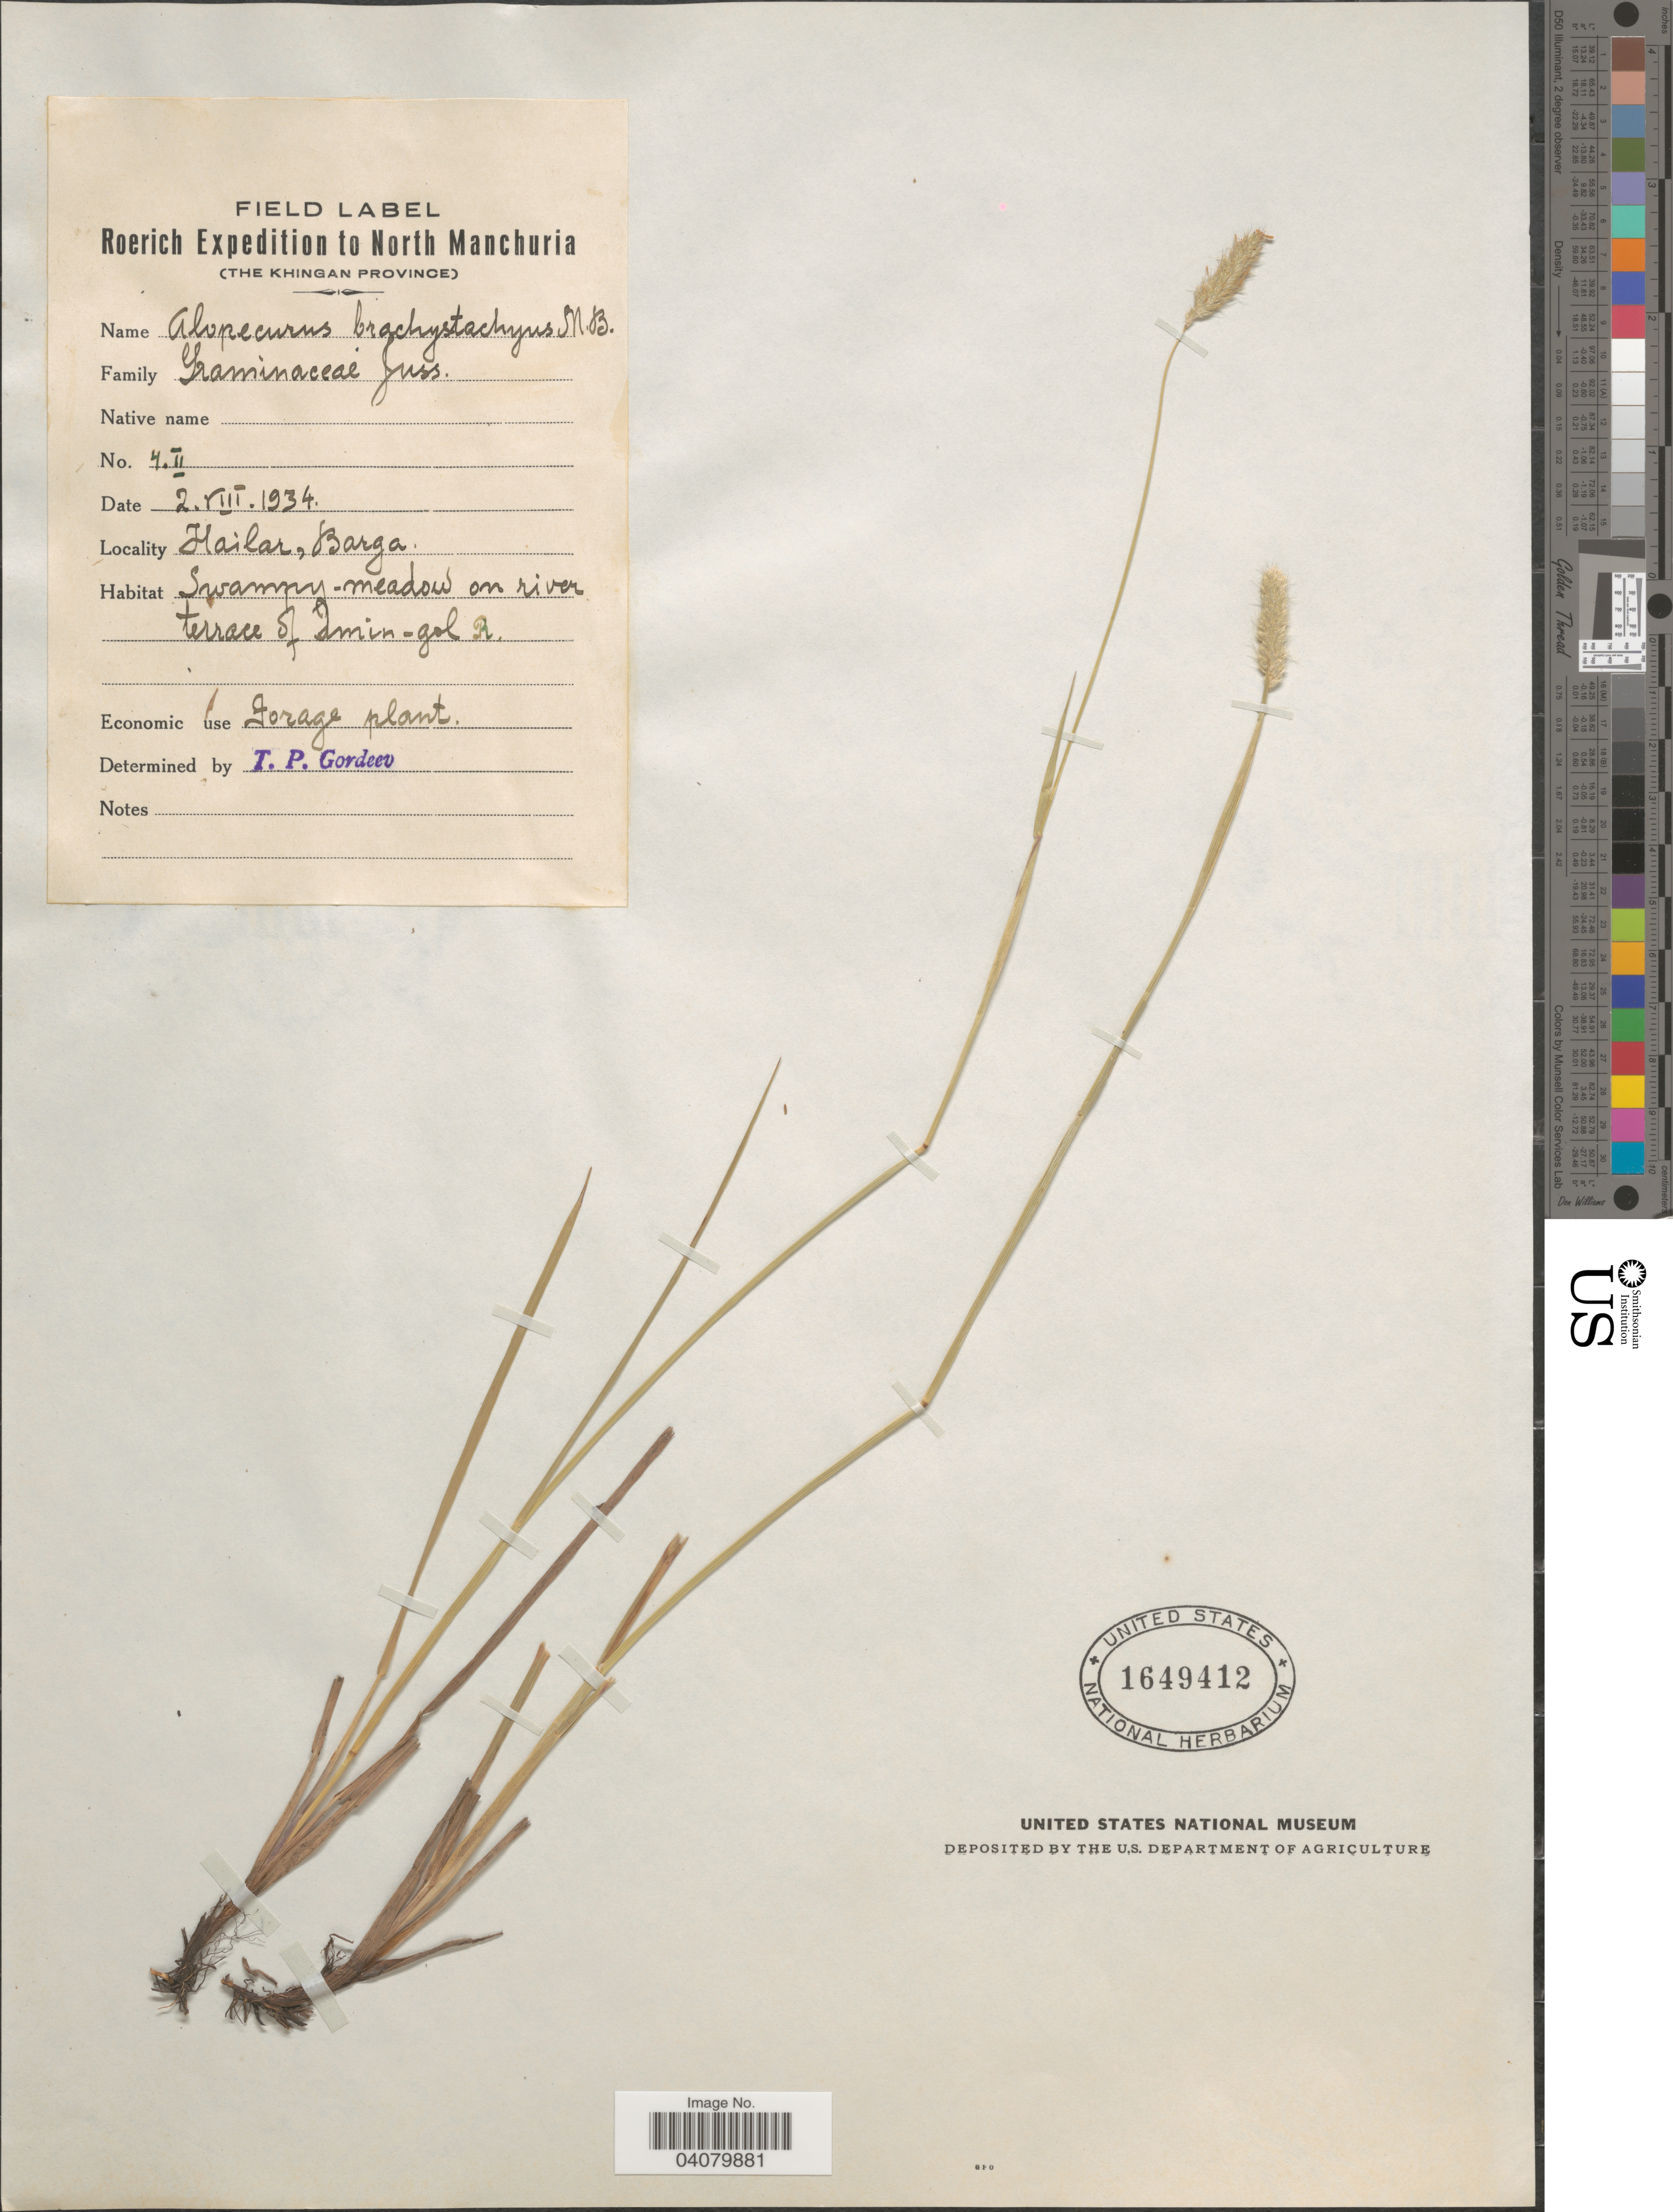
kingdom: Plantae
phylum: Tracheophyta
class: Liliopsida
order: Poales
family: Poaceae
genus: Alopecurus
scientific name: Alopecurus brachystachyus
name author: M. Bieb.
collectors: Roerich Expedition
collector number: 4.II?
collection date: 1934-08-02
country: China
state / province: Nei Monggol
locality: Hsingan Province- Hailar District.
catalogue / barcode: US 1649412